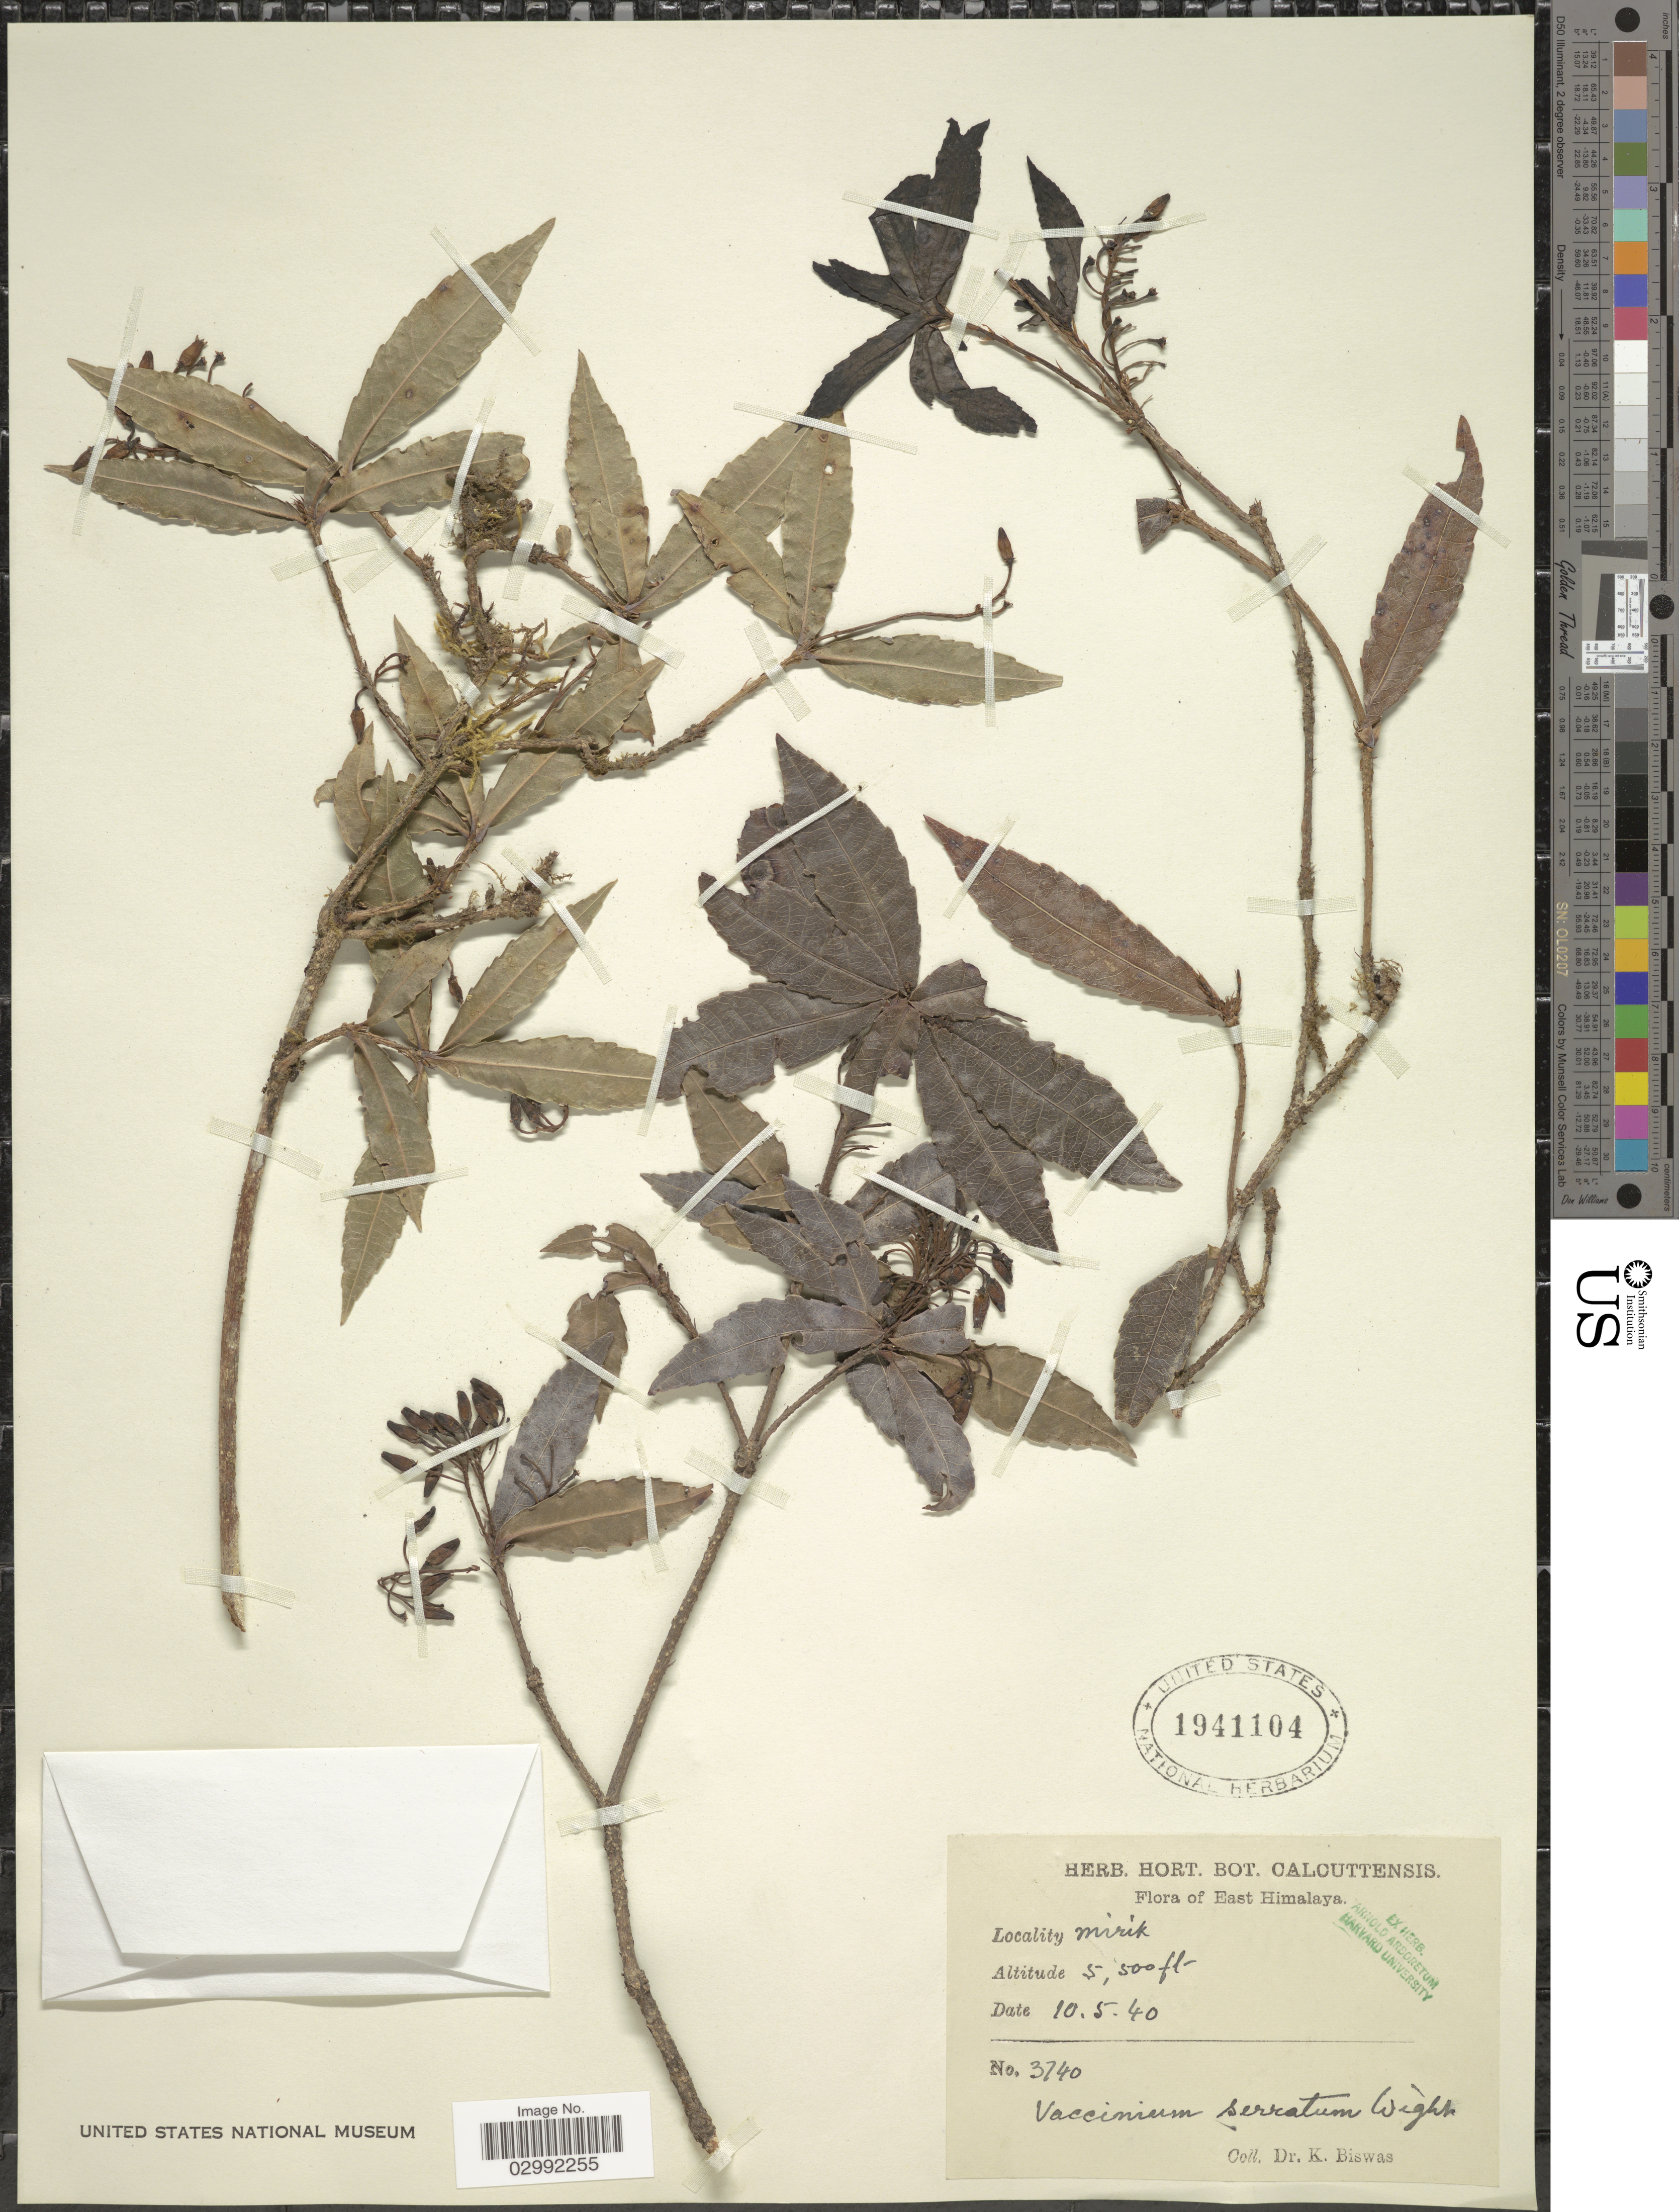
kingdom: Plantae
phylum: Tracheophyta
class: Magnoliopsida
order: Ericales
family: Ericaceae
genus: Vaccinium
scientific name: Vaccinium serratum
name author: (G. Don) Wight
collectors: K. Biswas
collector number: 3740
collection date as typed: Transcribed d/m/y: 10/5/40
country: India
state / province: West Bengal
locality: East Himalaya. Mirik.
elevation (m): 1676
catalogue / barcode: US 1941104